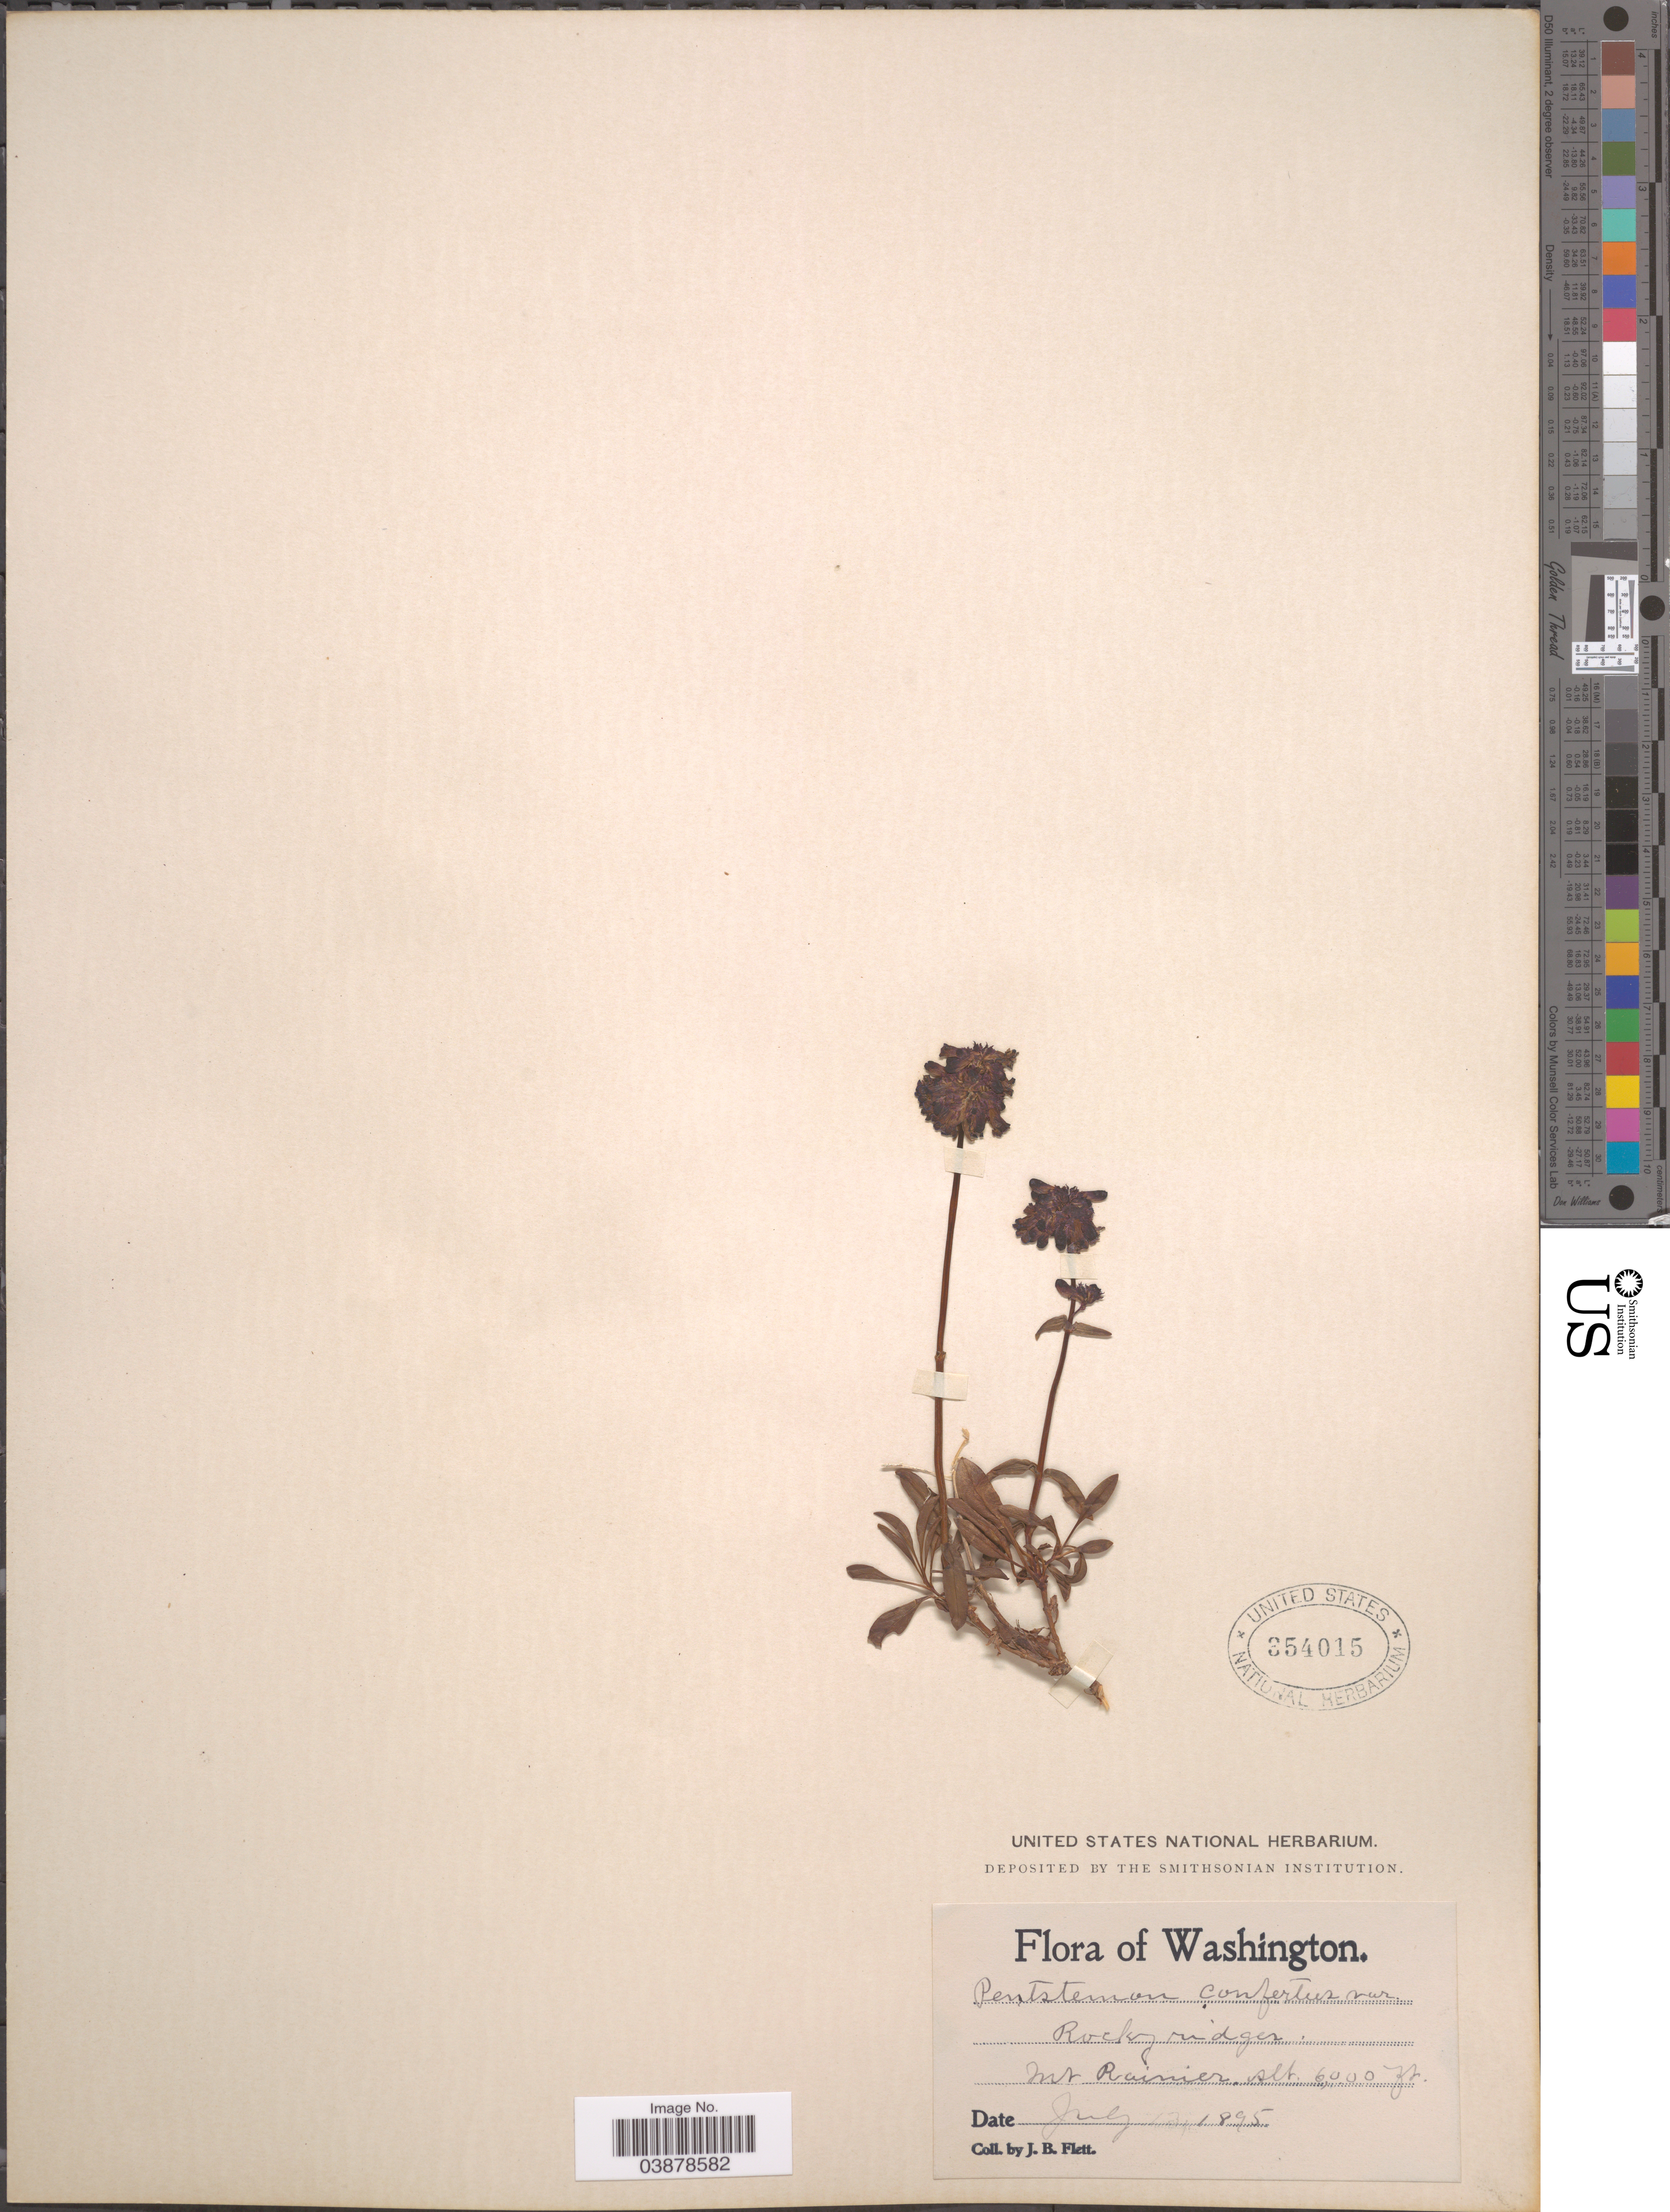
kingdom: Plantae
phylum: Tracheophyta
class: Magnoliopsida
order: Lamiales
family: Plantaginaceae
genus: Penstemon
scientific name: Penstemon tolmiei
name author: Hook.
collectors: J. Flett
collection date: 1895-07-13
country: United States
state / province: Washington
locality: Rocky ridges. Mt Rainier.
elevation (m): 1829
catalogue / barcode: US 354015